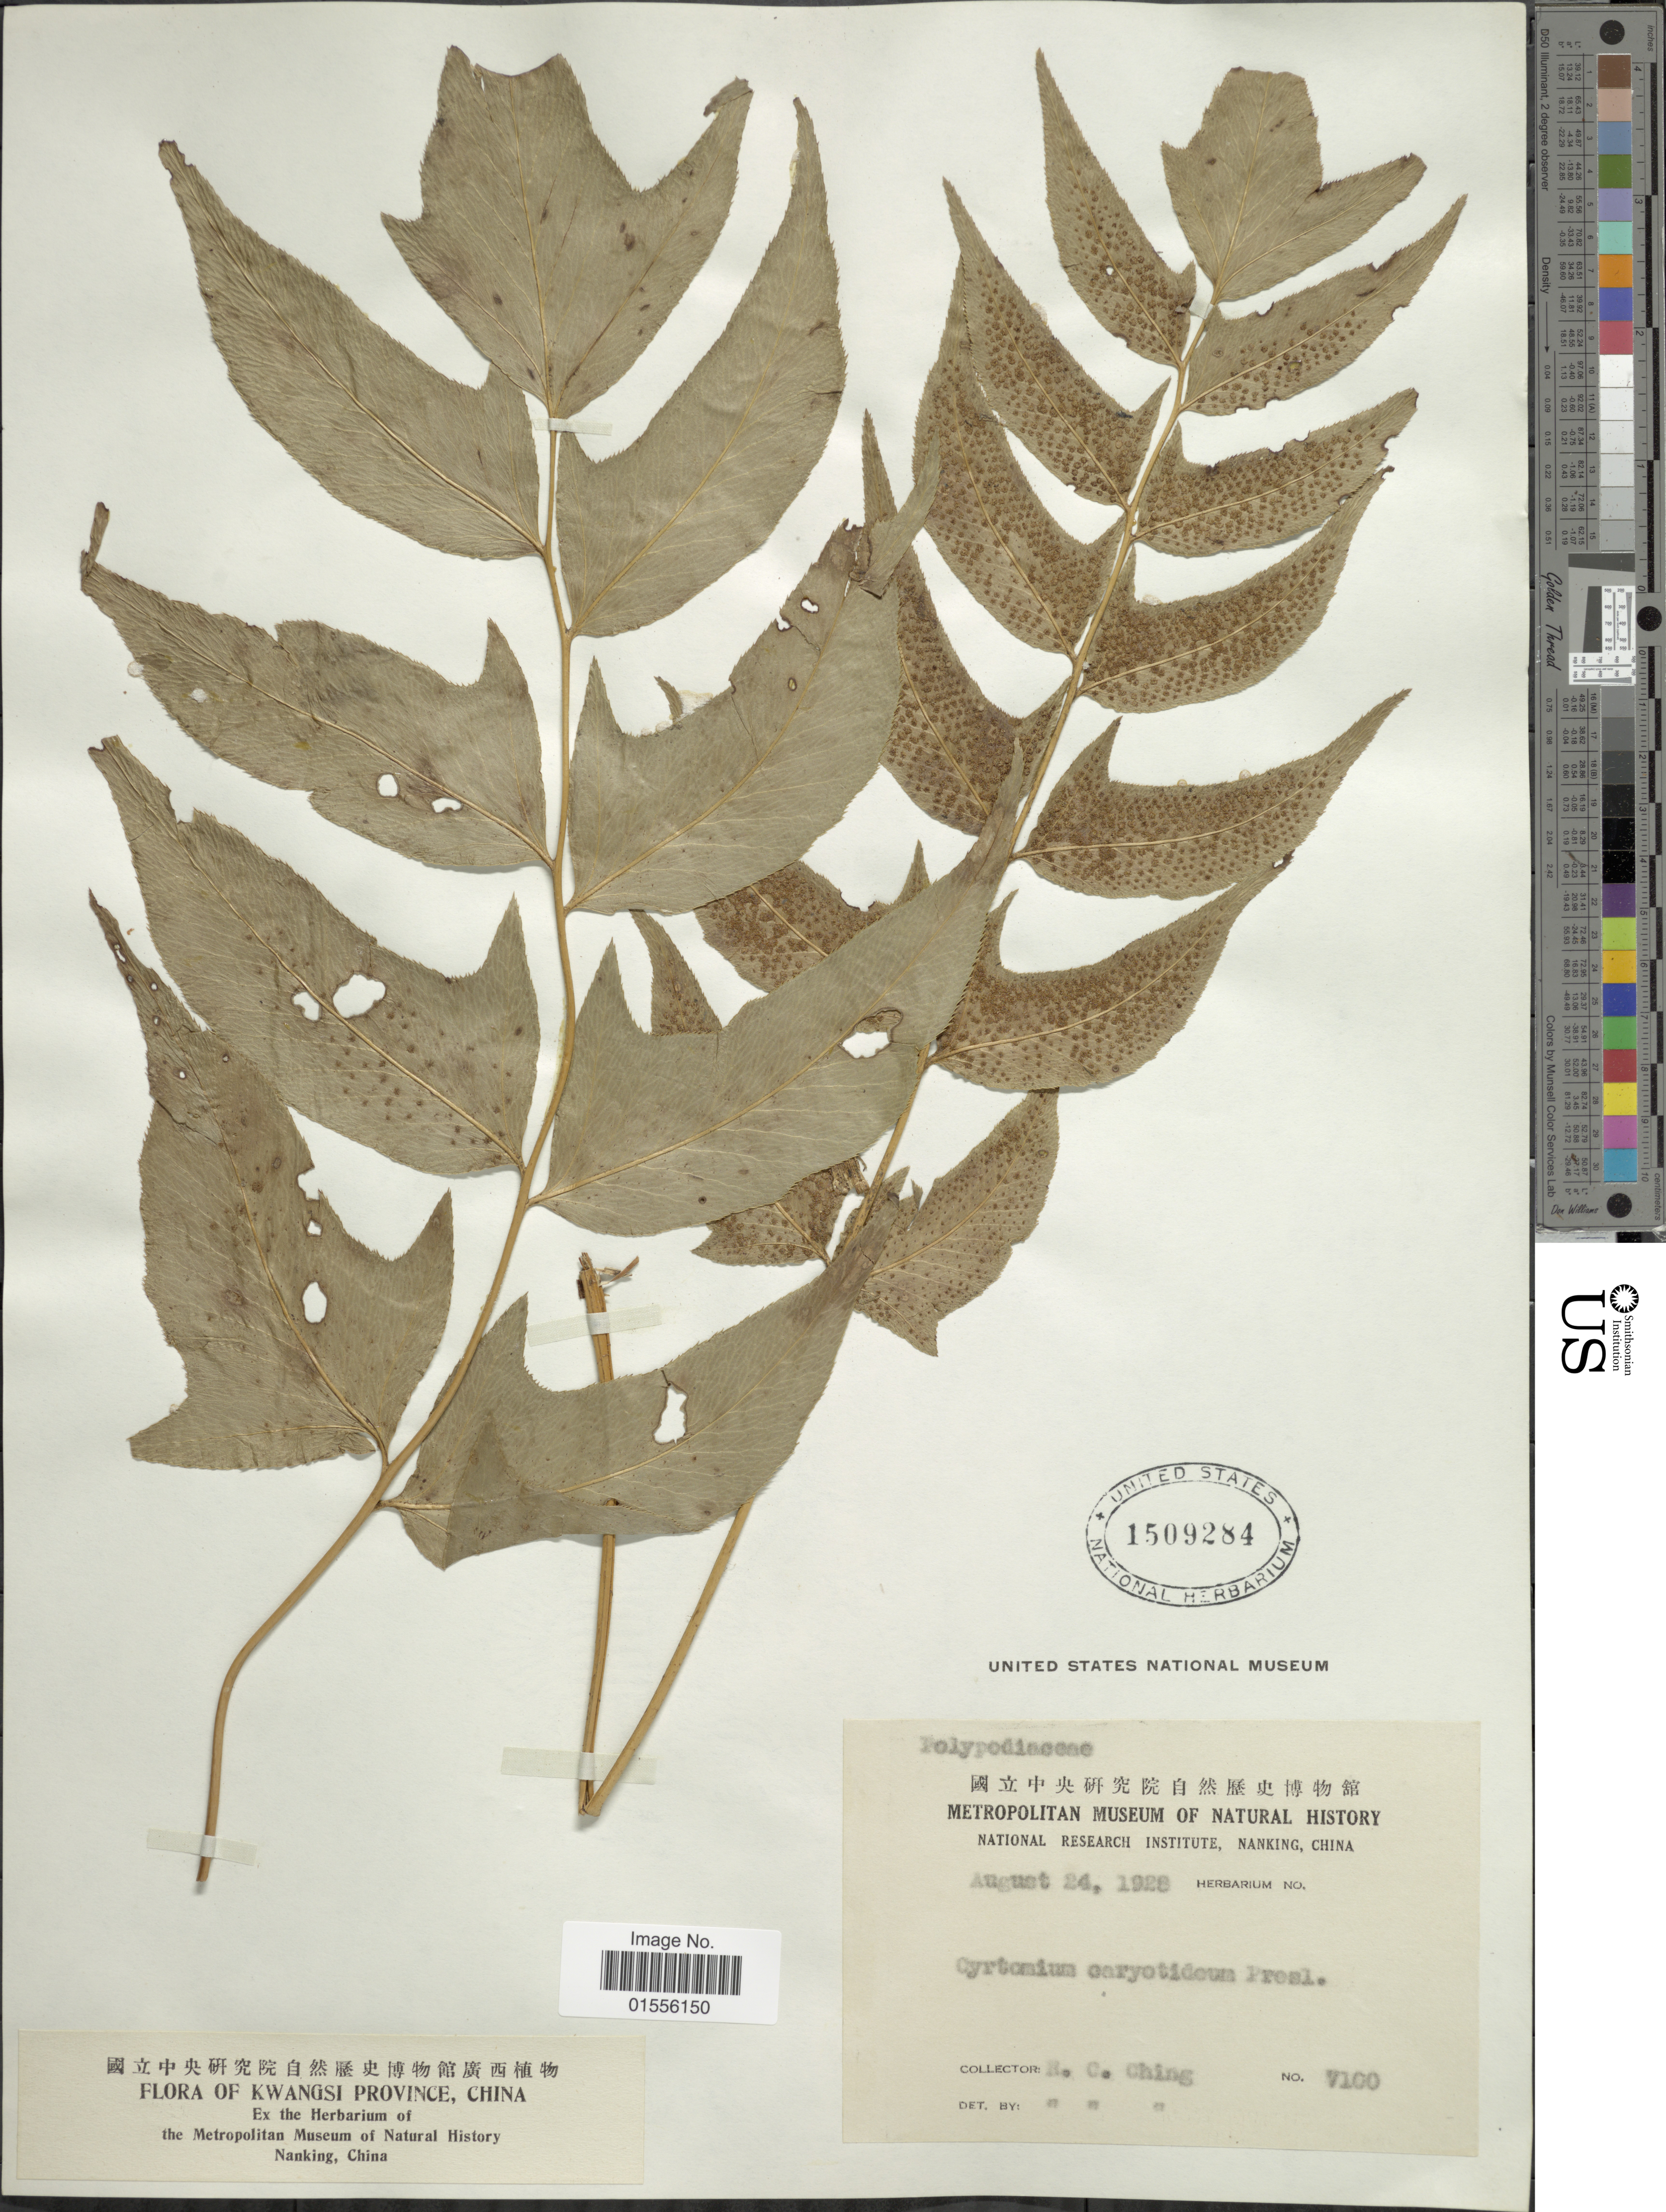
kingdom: Plantae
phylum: Tracheophyta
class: Polypodiopsida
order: Polypodiales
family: Dryopteridaceae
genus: Cyrtomium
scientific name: Cyrtomium caryotideum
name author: (Wall. ex Hook. & Grev.) C. Presl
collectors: R. C. Ching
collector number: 7100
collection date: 1928-08-24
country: China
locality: Kwangsi Province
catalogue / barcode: US 1509284